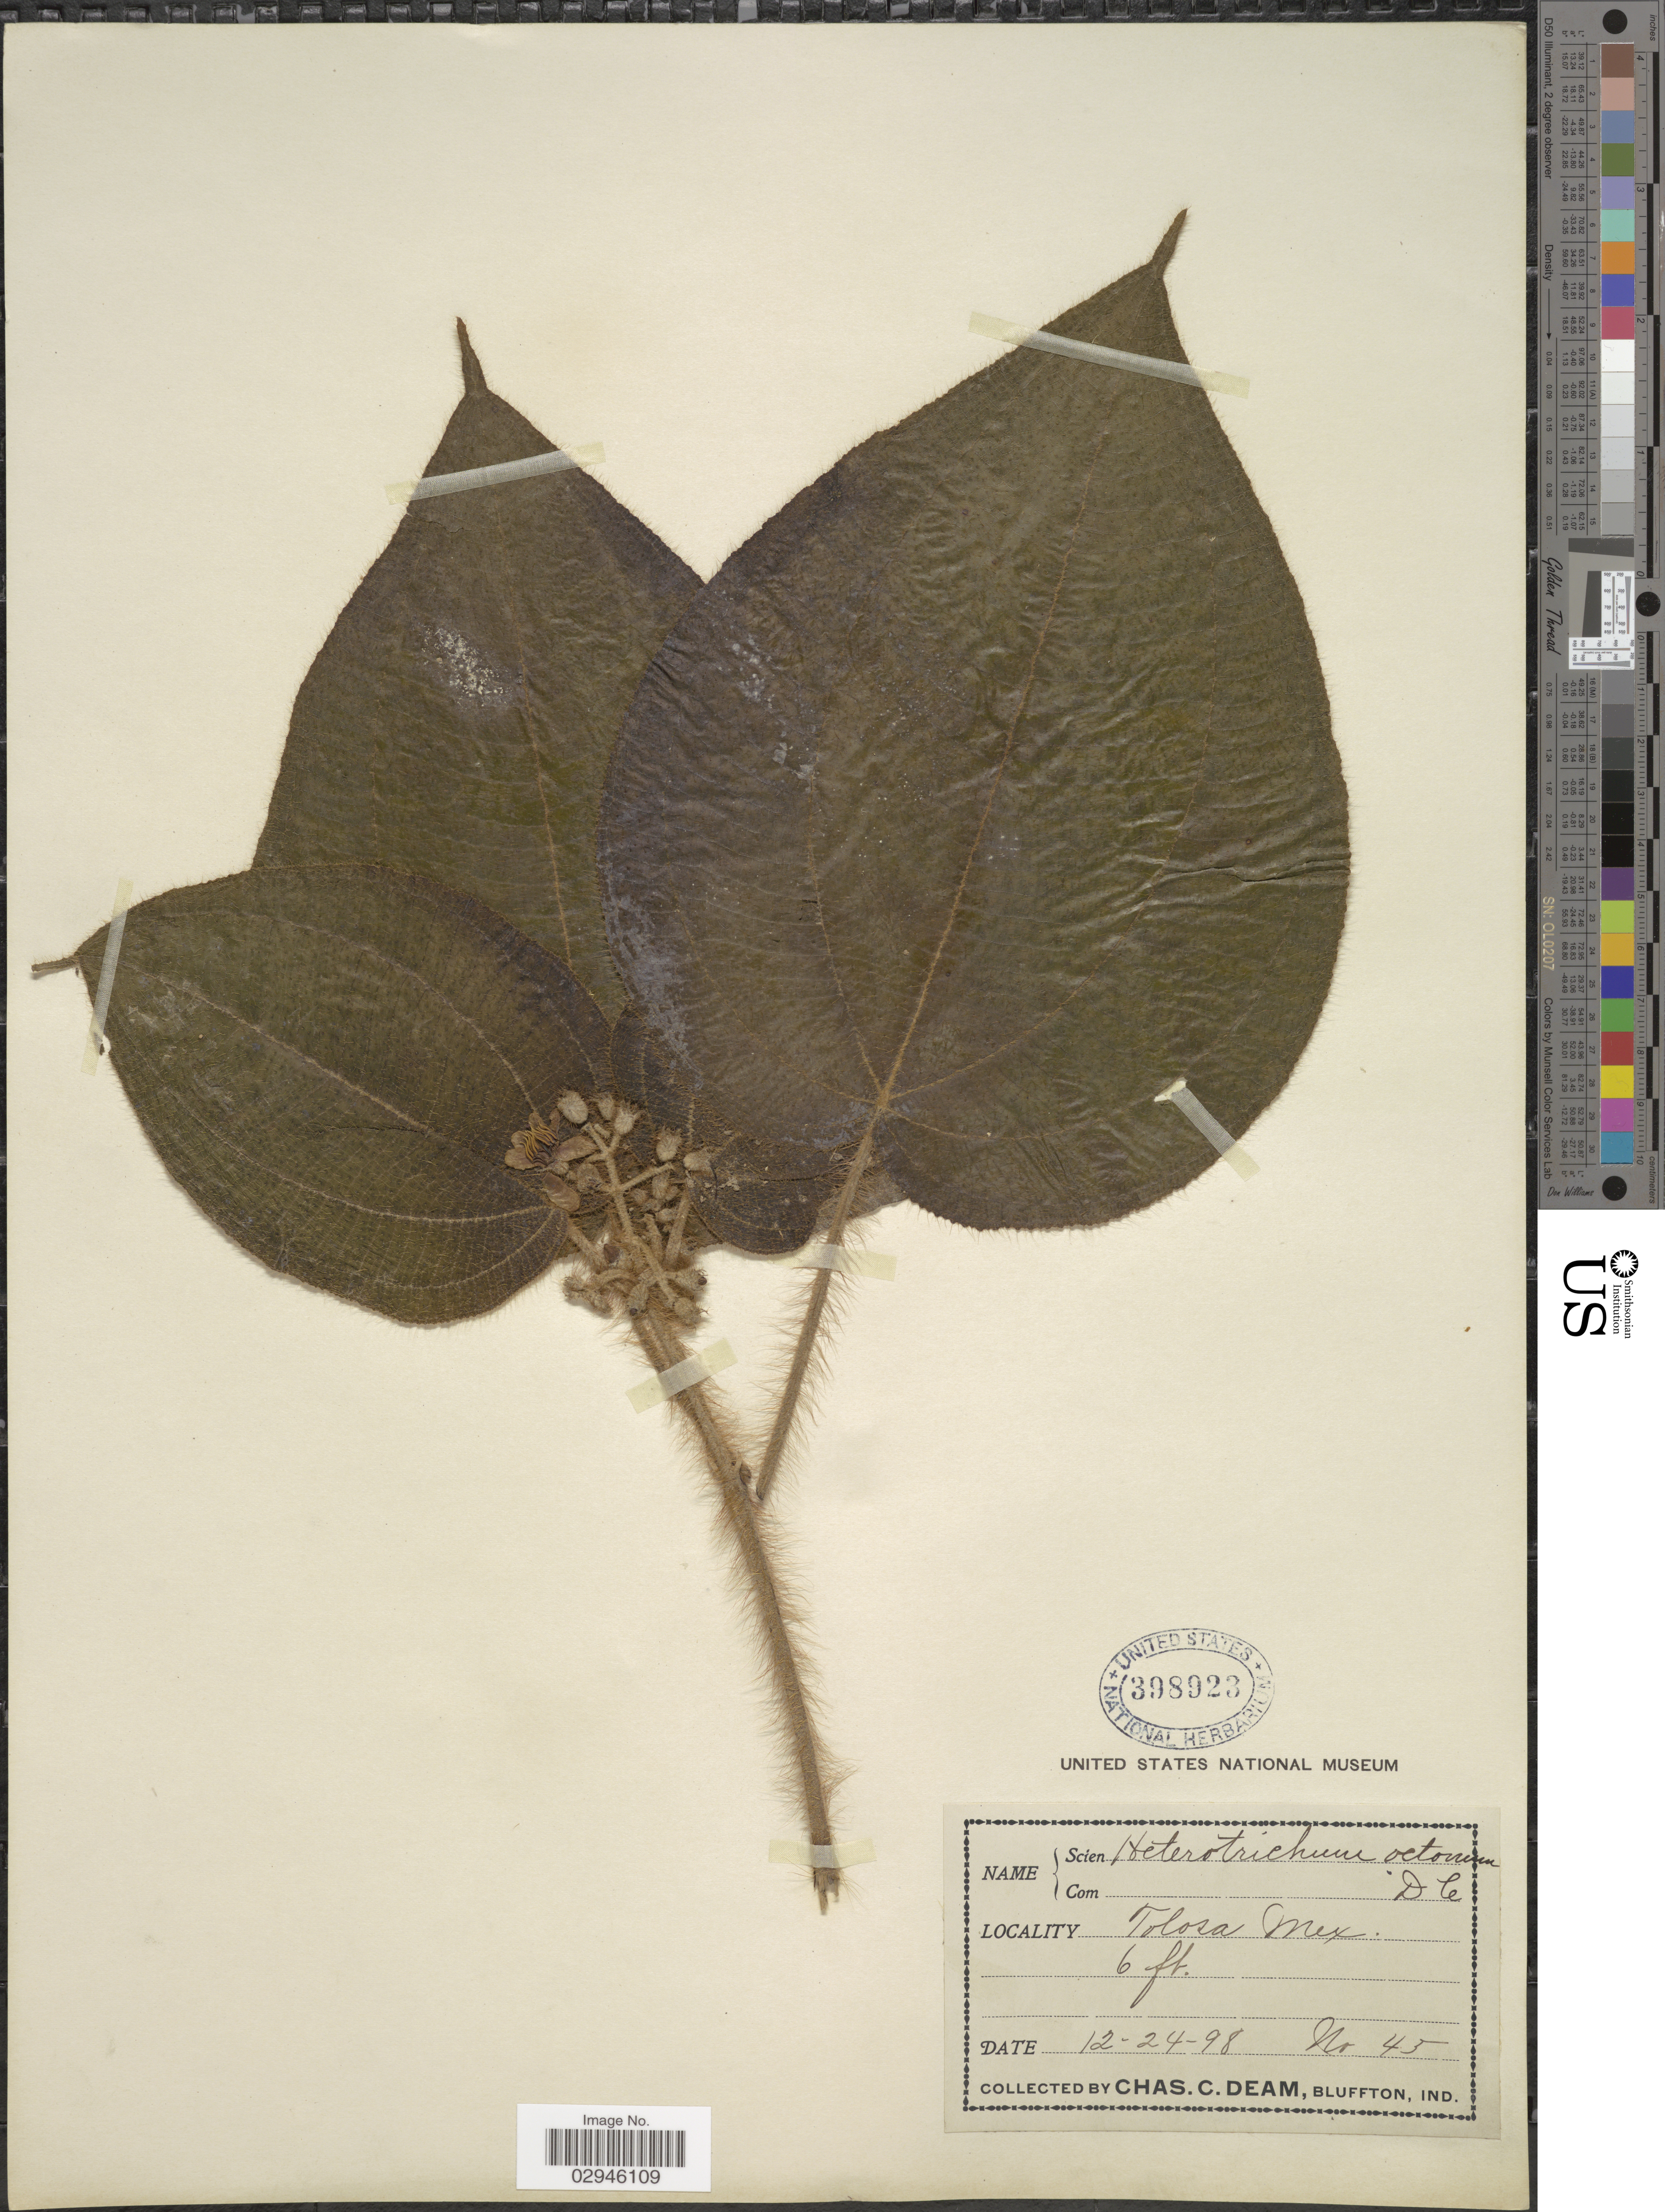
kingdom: Plantae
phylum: Tracheophyta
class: Magnoliopsida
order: Myrtales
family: Melastomataceae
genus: Heterotrichum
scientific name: Heterotrichum octonum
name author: (Bonpl.) DC.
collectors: C. C. Deam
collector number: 45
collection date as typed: Transcribed d/m/y: 24/12/98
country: Mexico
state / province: Zacatecas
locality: Tolosa.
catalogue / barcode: US 398923